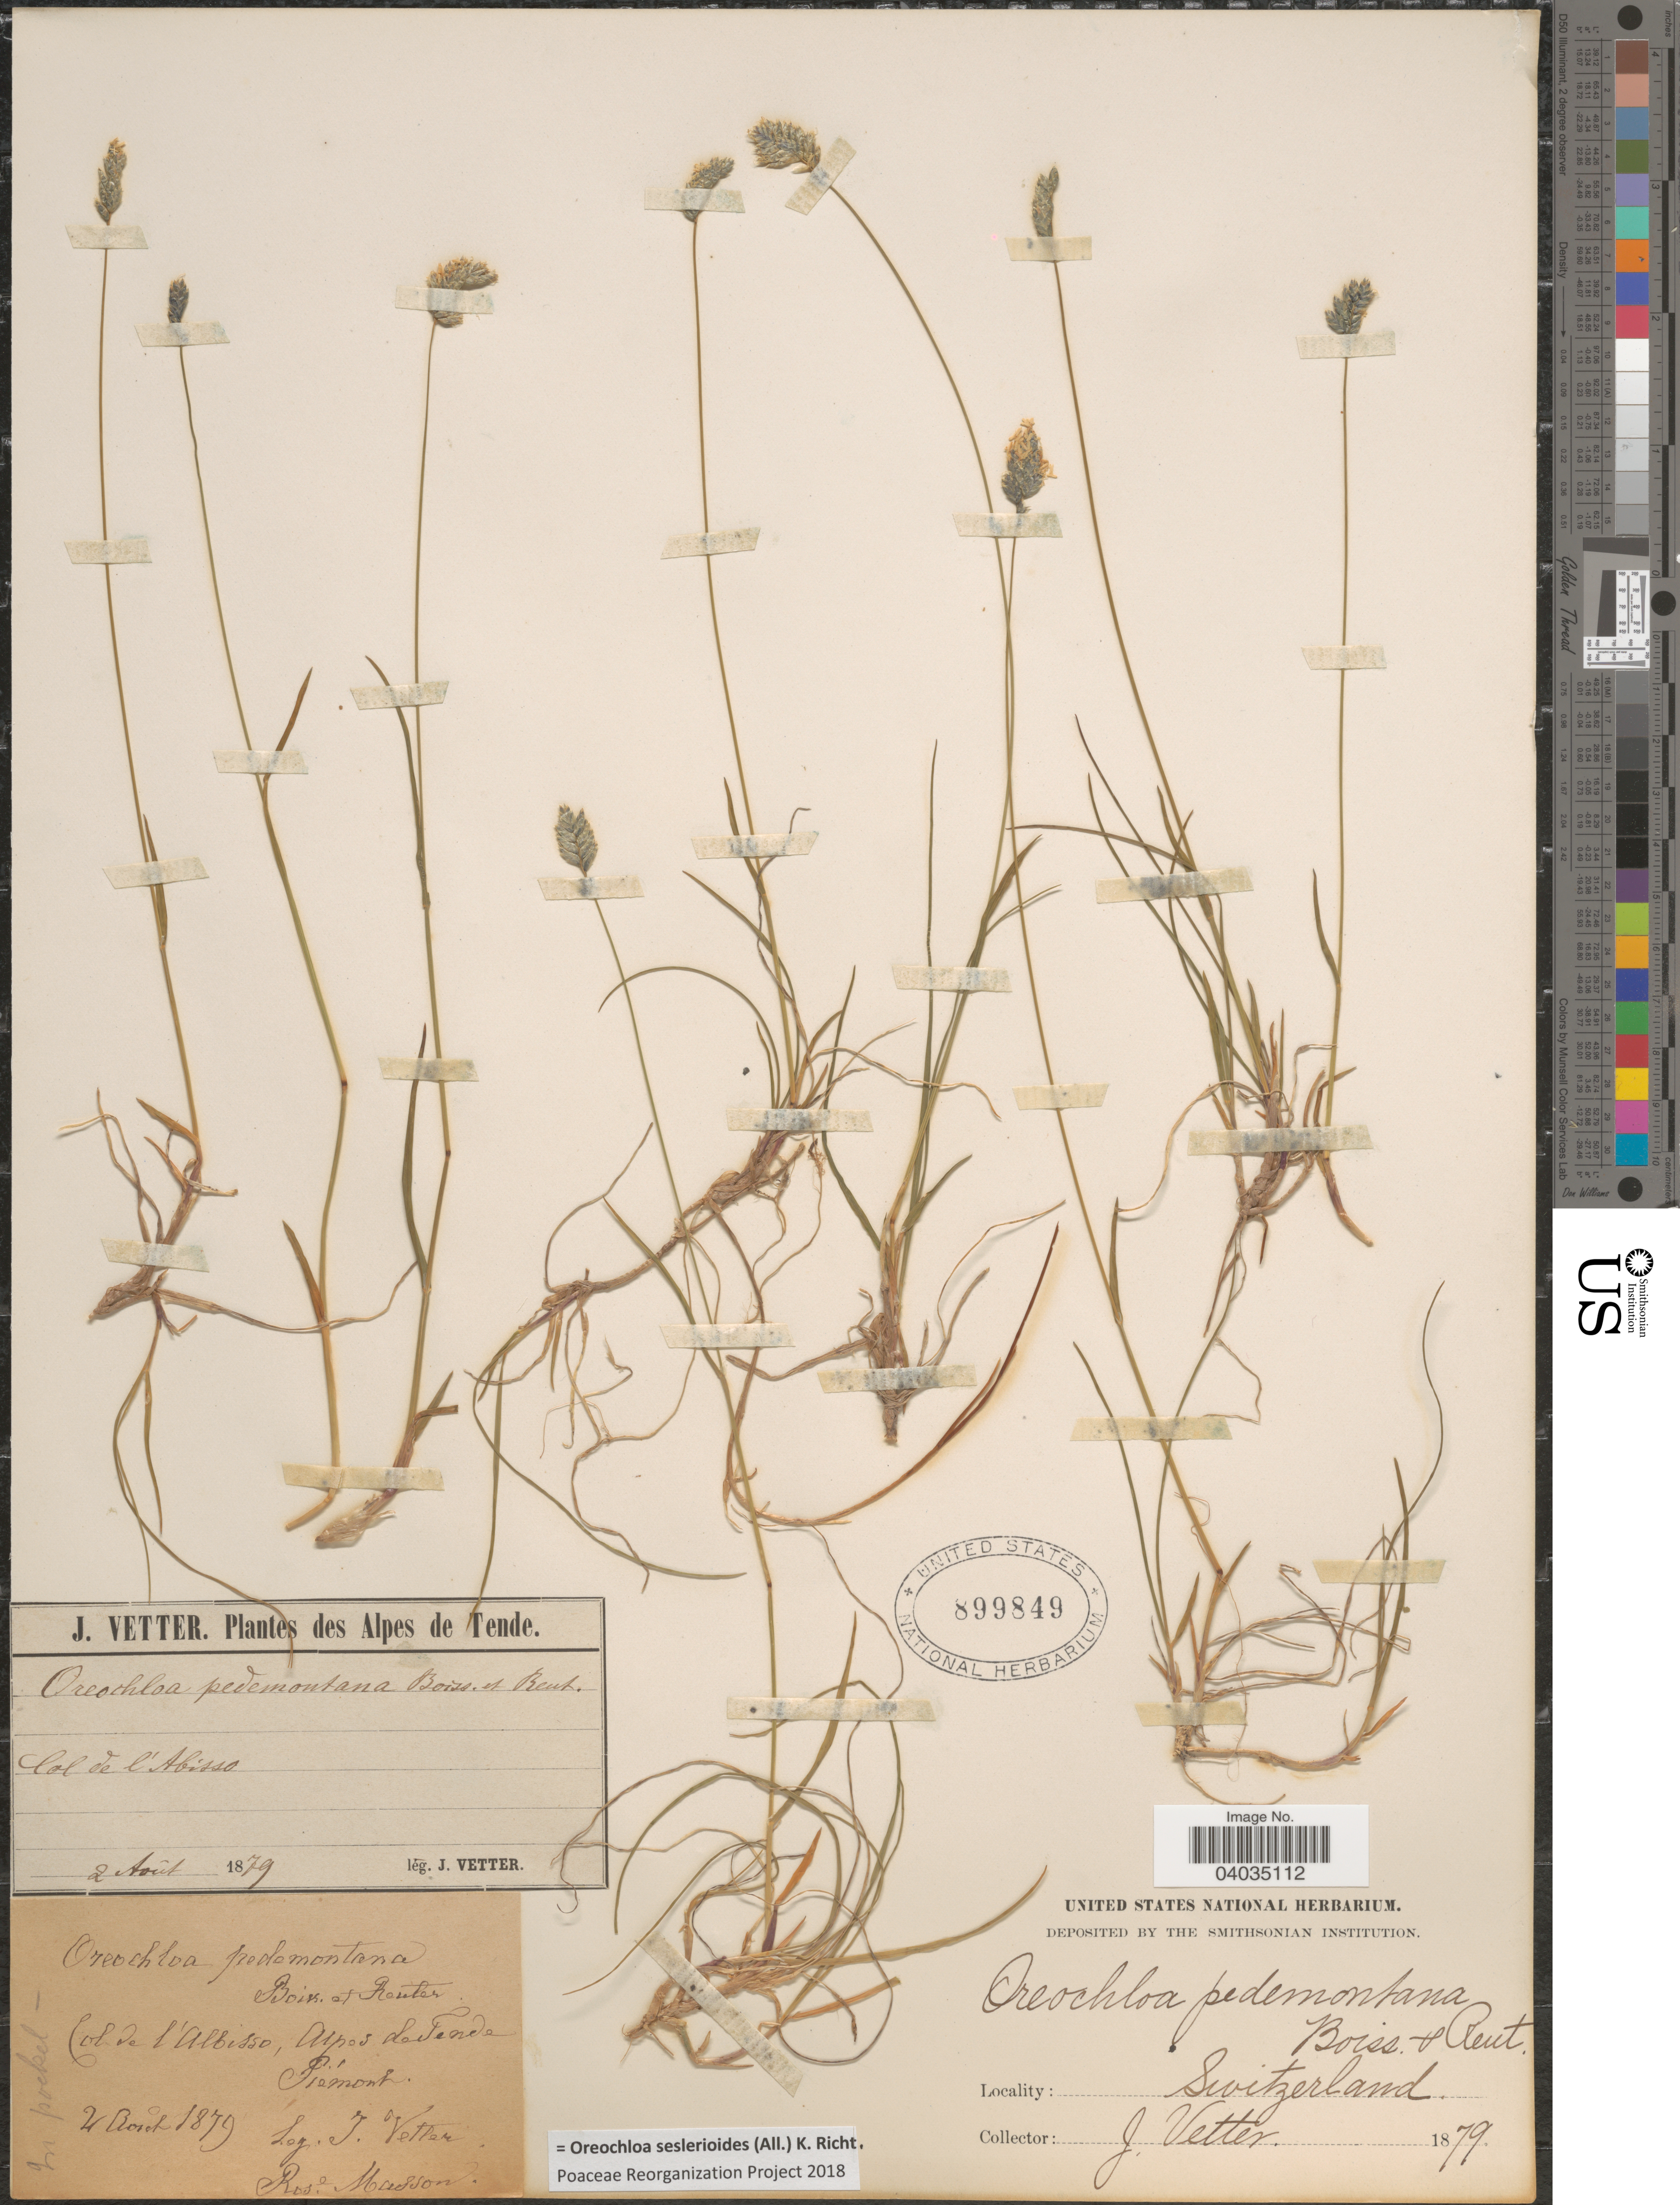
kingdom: Plantae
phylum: Tracheophyta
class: Liliopsida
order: Poales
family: Poaceae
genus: Oreochloa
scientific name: Oreochloa seslerioides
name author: (All.) K. Richt.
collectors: J. Vetter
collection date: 1879-08-02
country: Switzerland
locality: Col de l' Abisso, Alpos La Fende Piedmont.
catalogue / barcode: US 899849